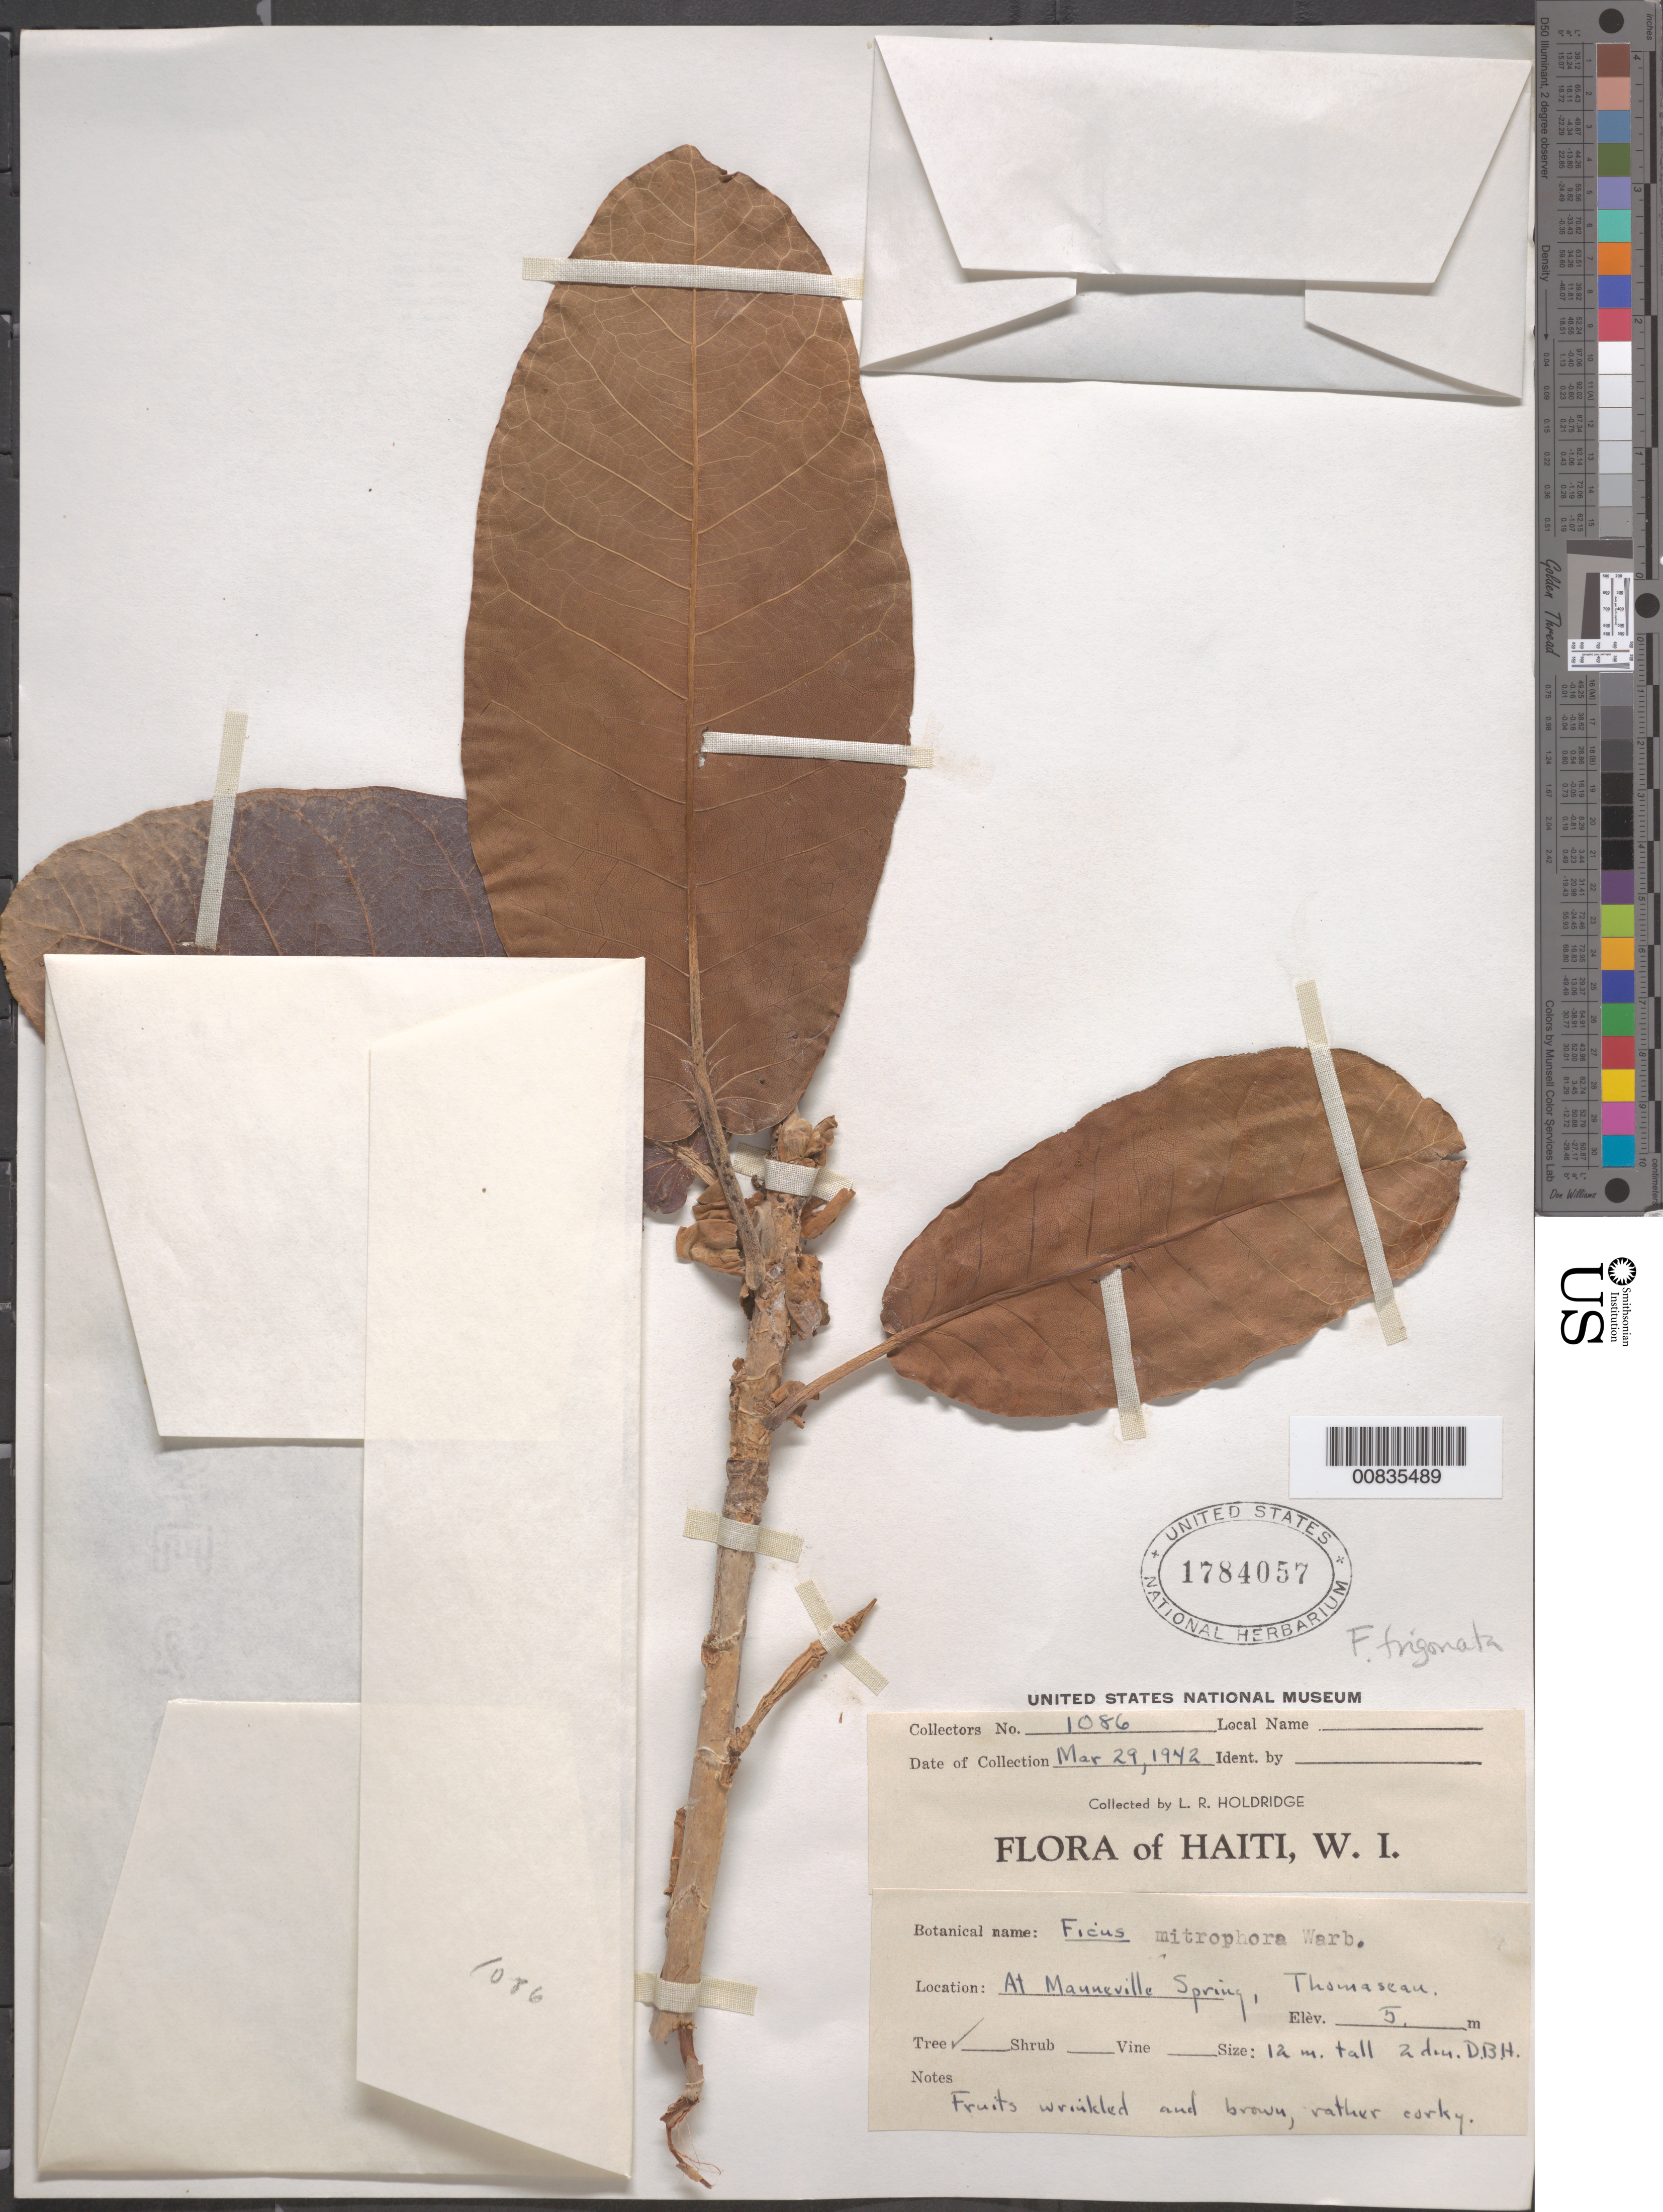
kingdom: Plantae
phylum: Tracheophyta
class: Magnoliopsida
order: Rosales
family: Moraceae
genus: Ficus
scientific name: Ficus trigonata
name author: L.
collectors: L. Holdridge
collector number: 1086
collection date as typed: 29 Mar 1942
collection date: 1942-03-29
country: Haiti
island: Hispaniola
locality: At Manneville Spring, Thomazeau.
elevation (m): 5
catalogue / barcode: US 1784057